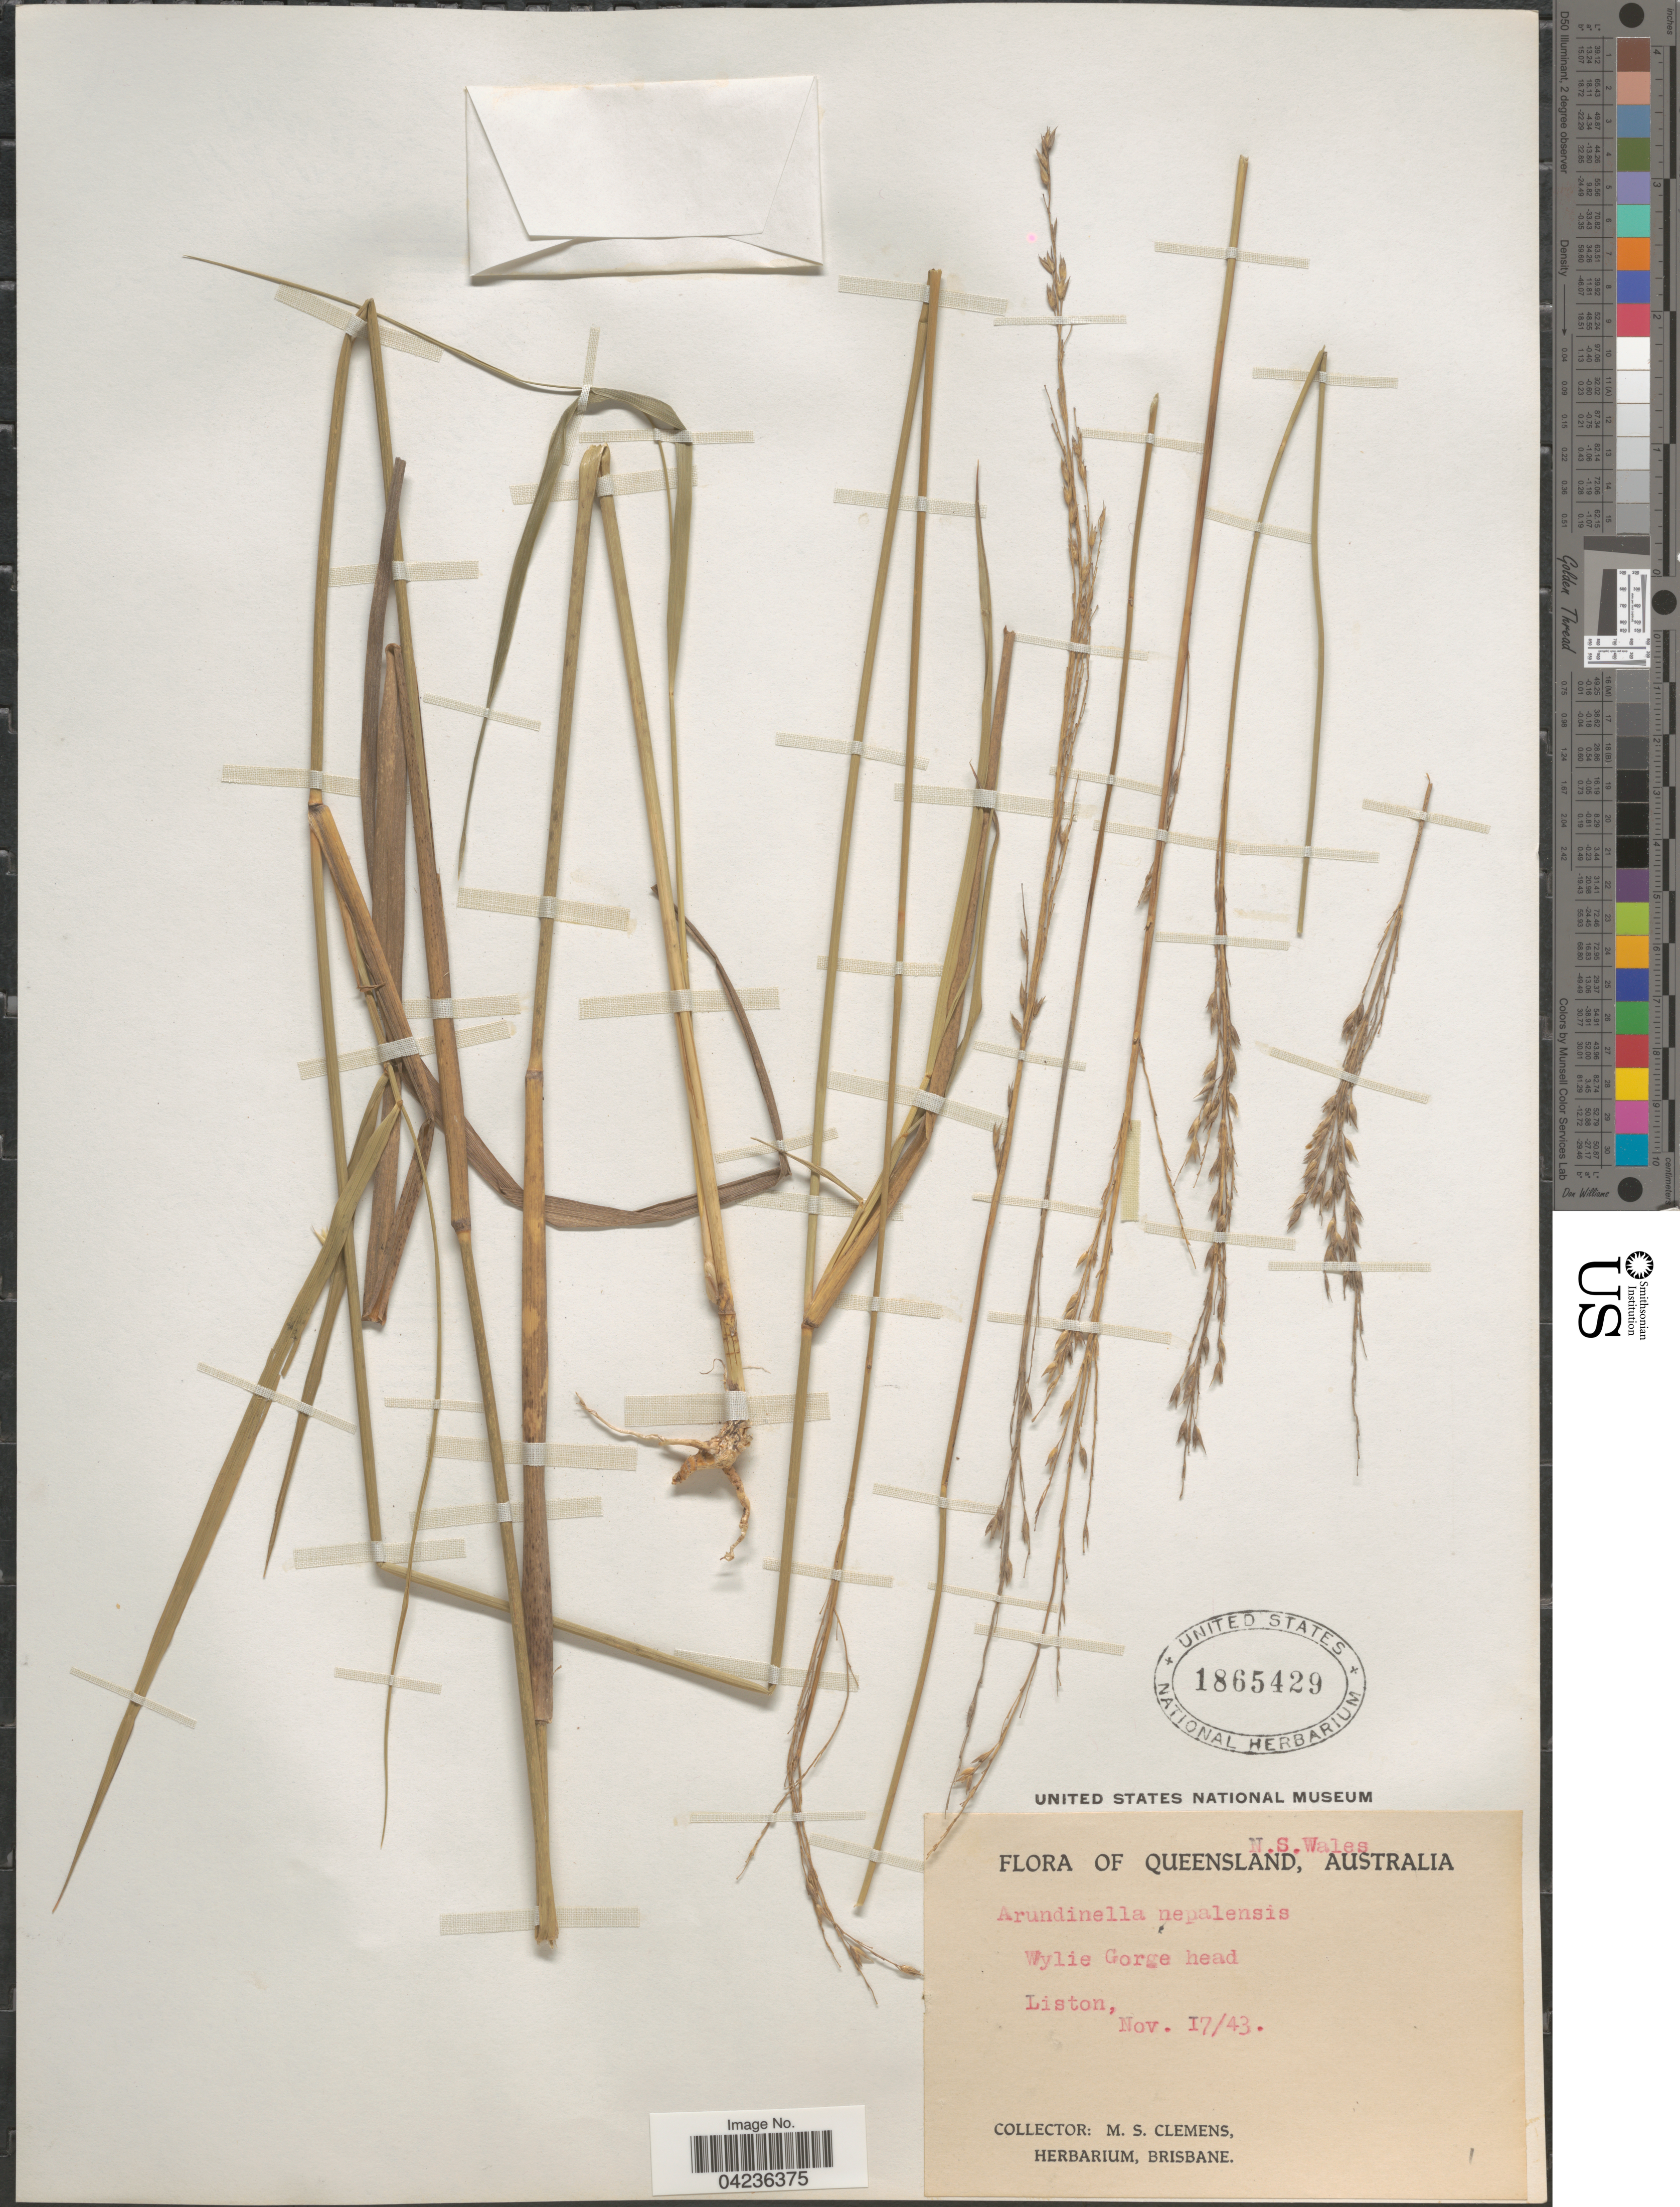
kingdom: Plantae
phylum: Tracheophyta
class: Liliopsida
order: Poales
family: Poaceae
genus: Arundinella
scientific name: Arundinella nepalensis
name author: Trin.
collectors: M. S. Clemens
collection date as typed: Transcribed d/m/y: 17/11/43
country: Australia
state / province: New South Wales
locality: N.S.Wales. Wylie Gorge head. Liston.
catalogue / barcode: US 1865429